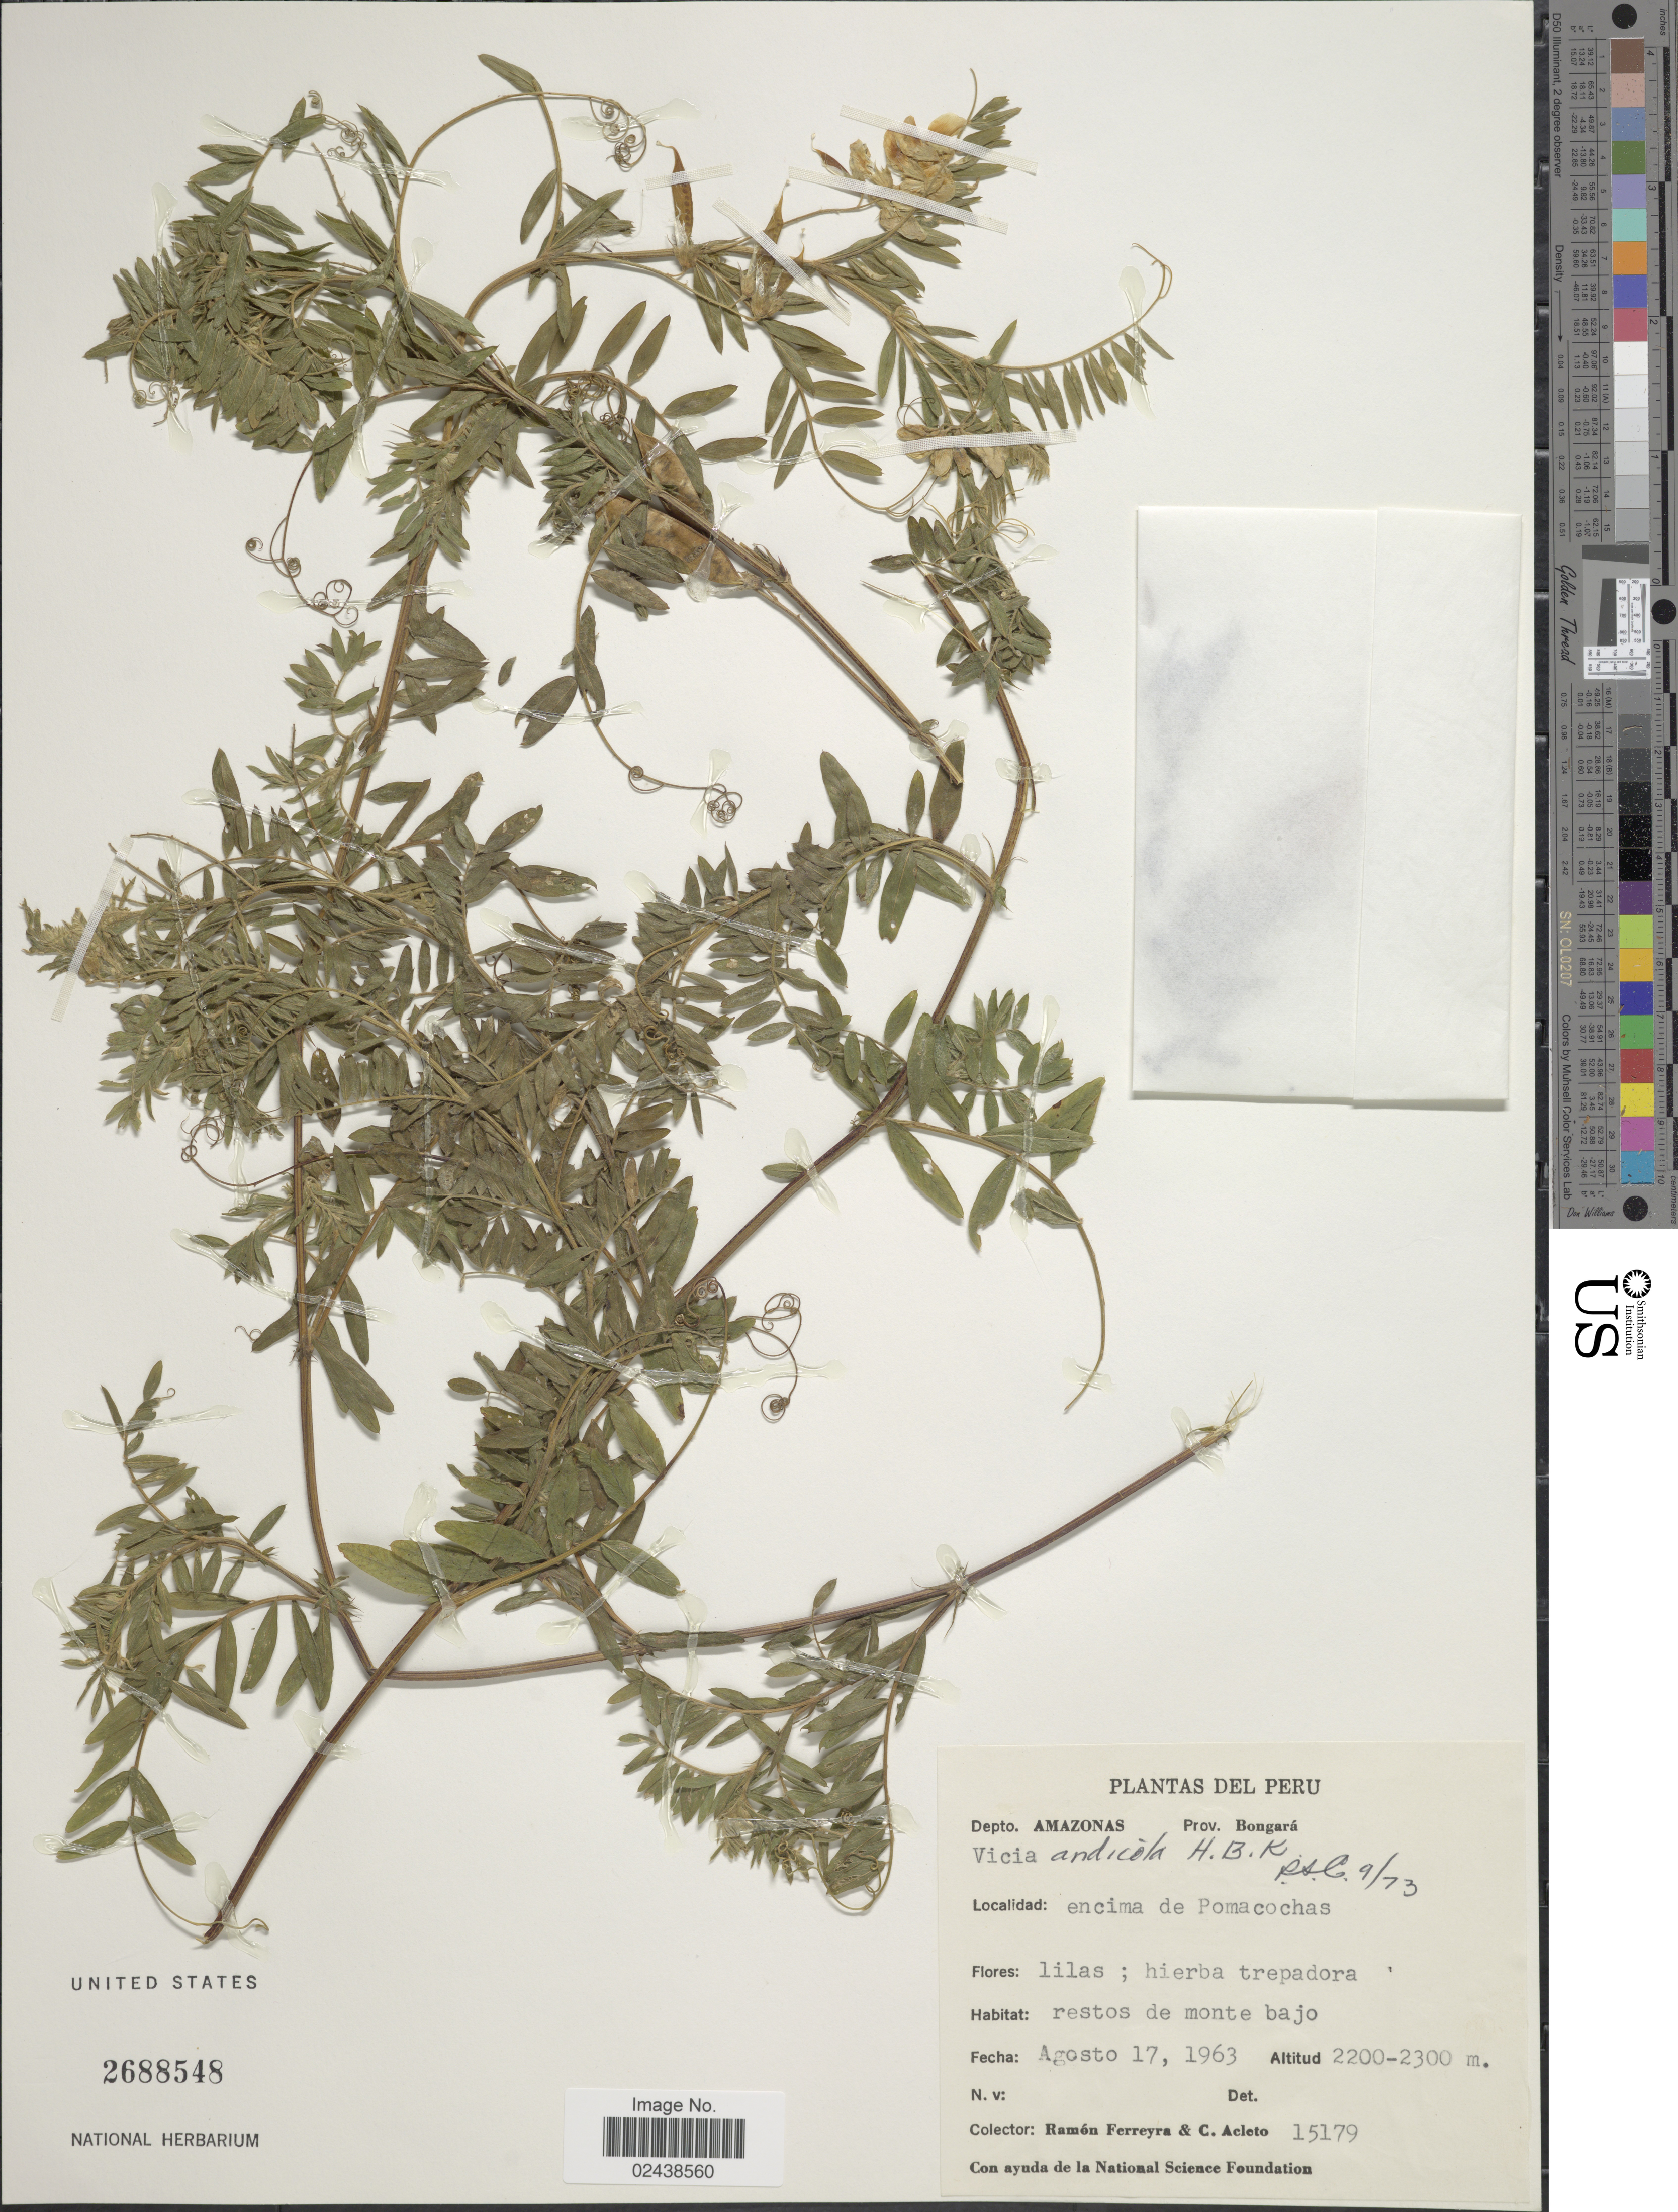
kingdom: Plantae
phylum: Tracheophyta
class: Magnoliopsida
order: Fabales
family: Fabaceae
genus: Vicia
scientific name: Vicia andicola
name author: Kunth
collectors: R. A. Ferreyra & C. Acleto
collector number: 15179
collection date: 1963-08-17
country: Peru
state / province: Amazonas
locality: Prov. Bongara. Encima de Pomacochas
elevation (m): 2200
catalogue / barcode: US 2688548